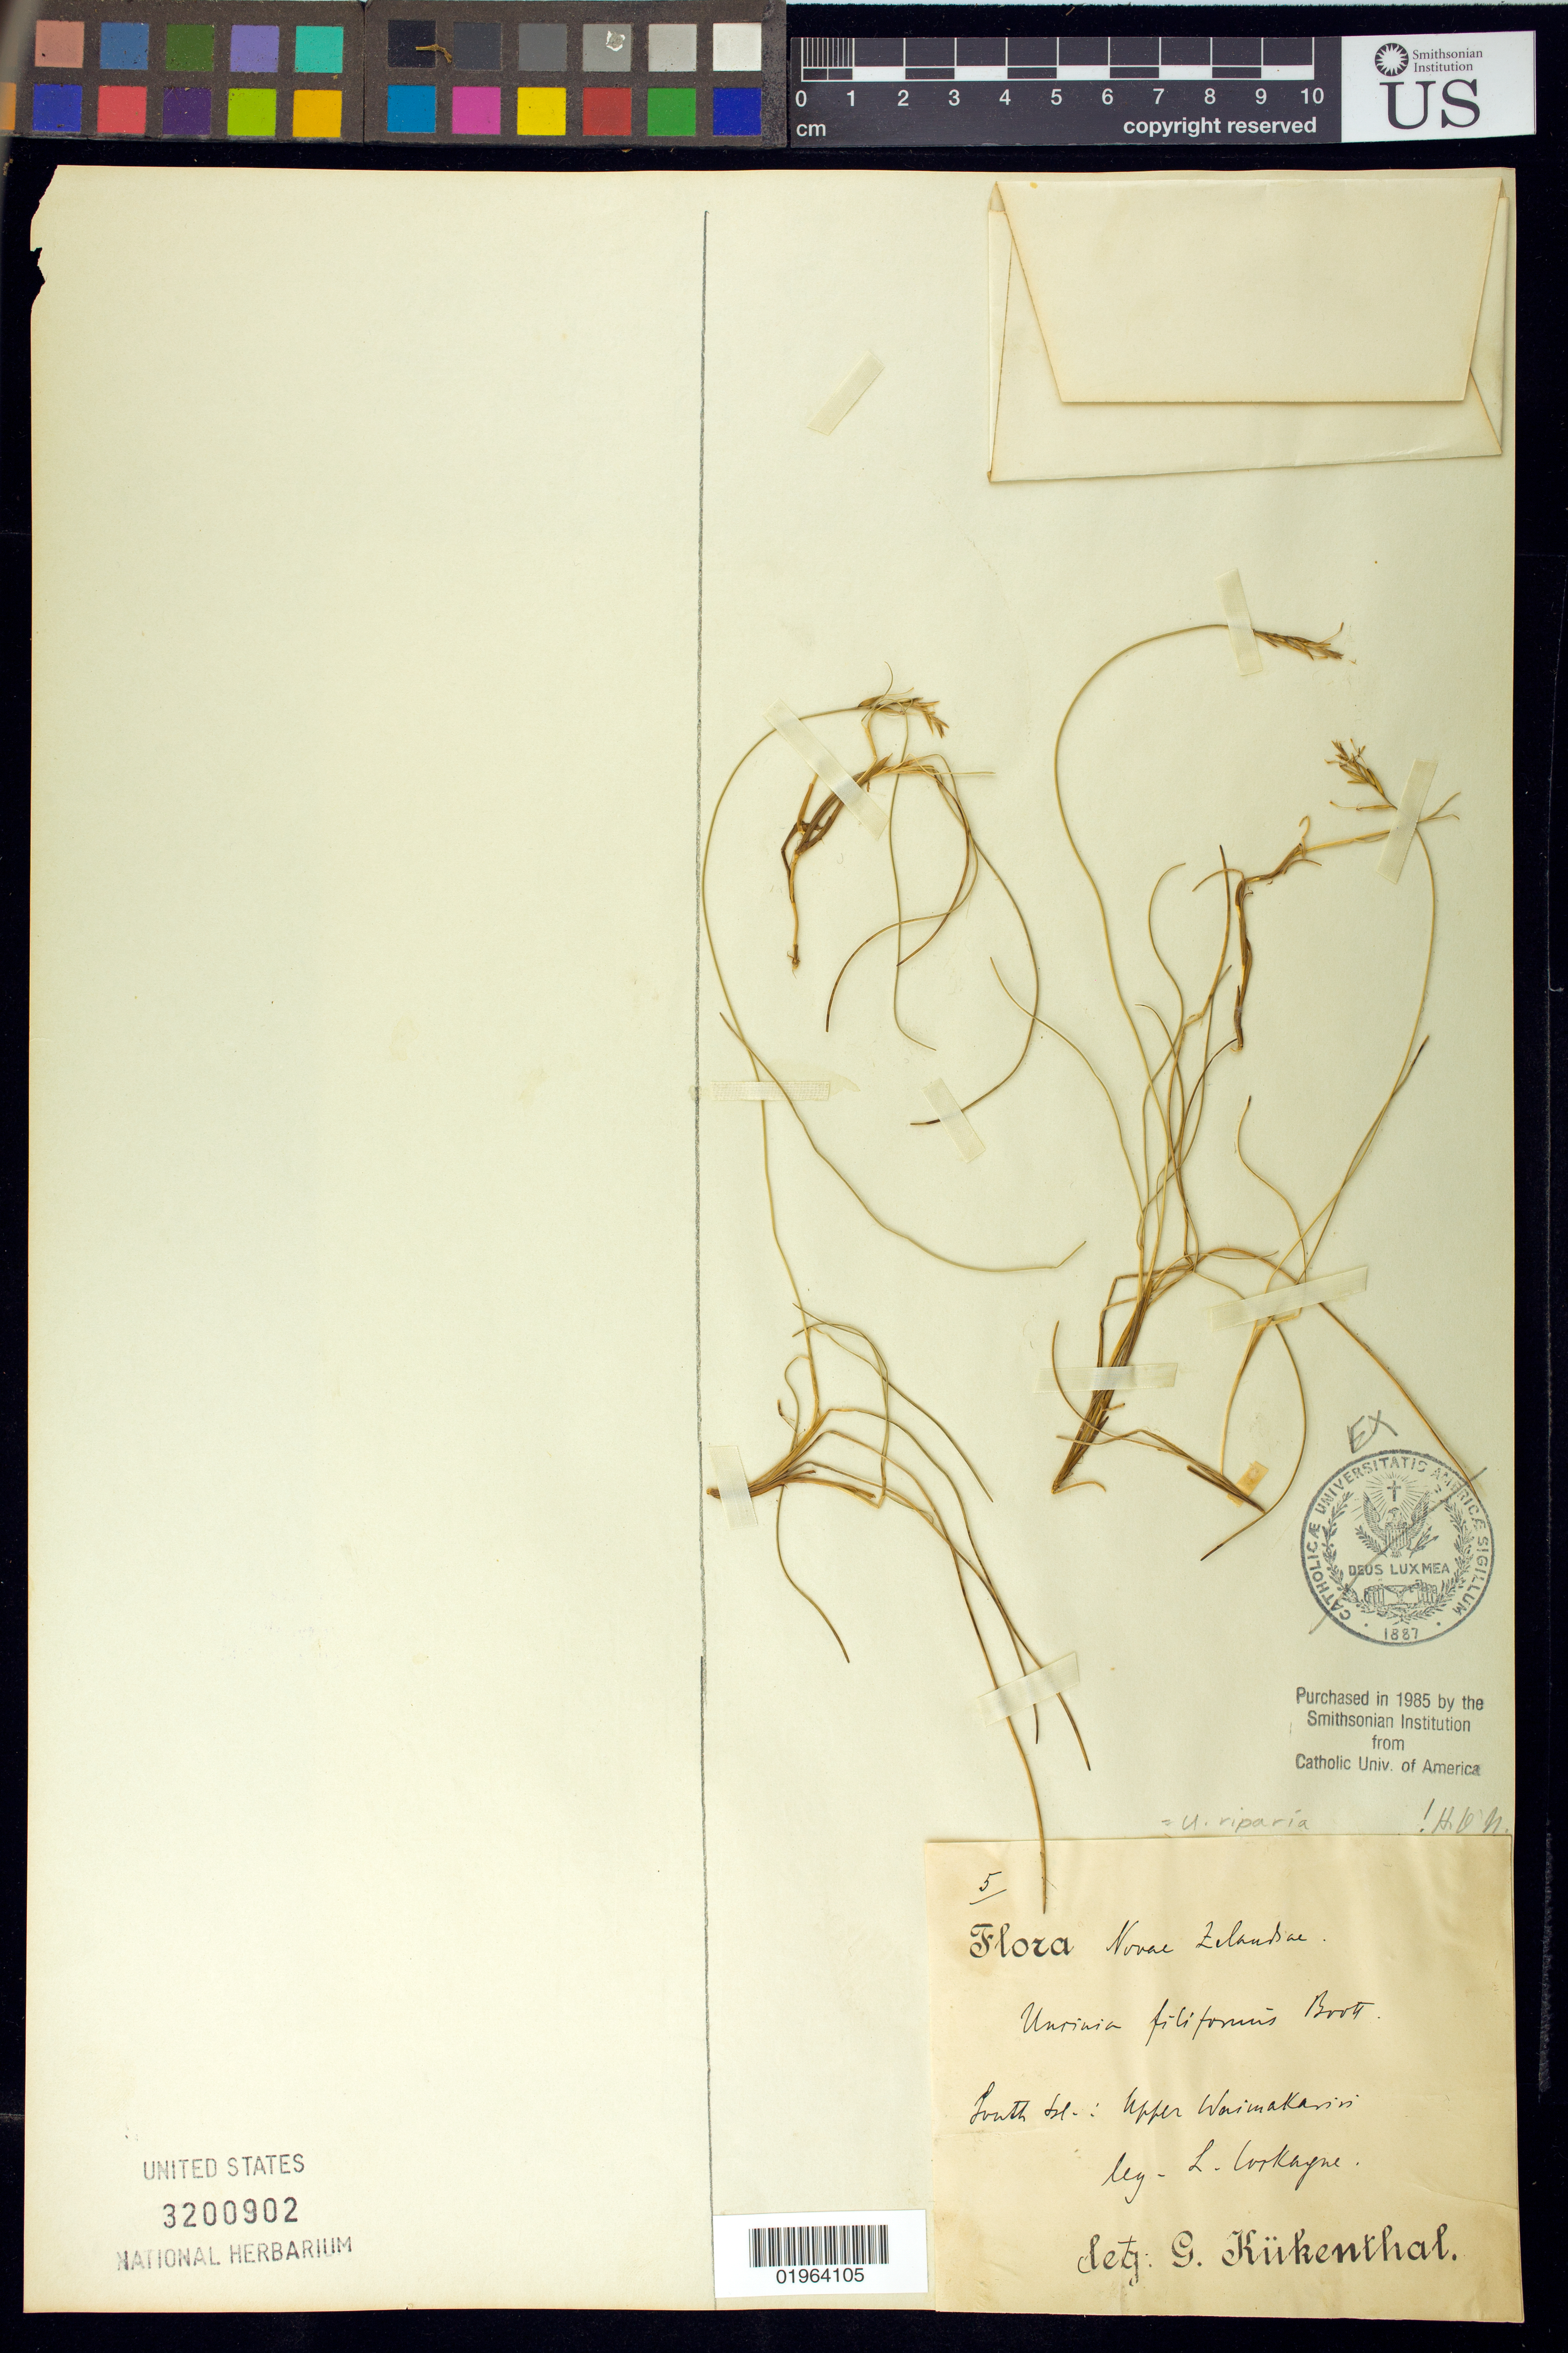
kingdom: Plantae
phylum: Tracheophyta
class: Liliopsida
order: Poales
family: Cyperaceae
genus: Carex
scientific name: Carex debilior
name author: (F. Muell.) K.L. Wilson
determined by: Strong, Mark T., (BOT), Smithsonian Institution - National Museum of Natural History (UNITED STATES)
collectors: L. Cockayne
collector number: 5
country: New Zealand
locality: South Island, Upper Waimakariri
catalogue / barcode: US 3200902